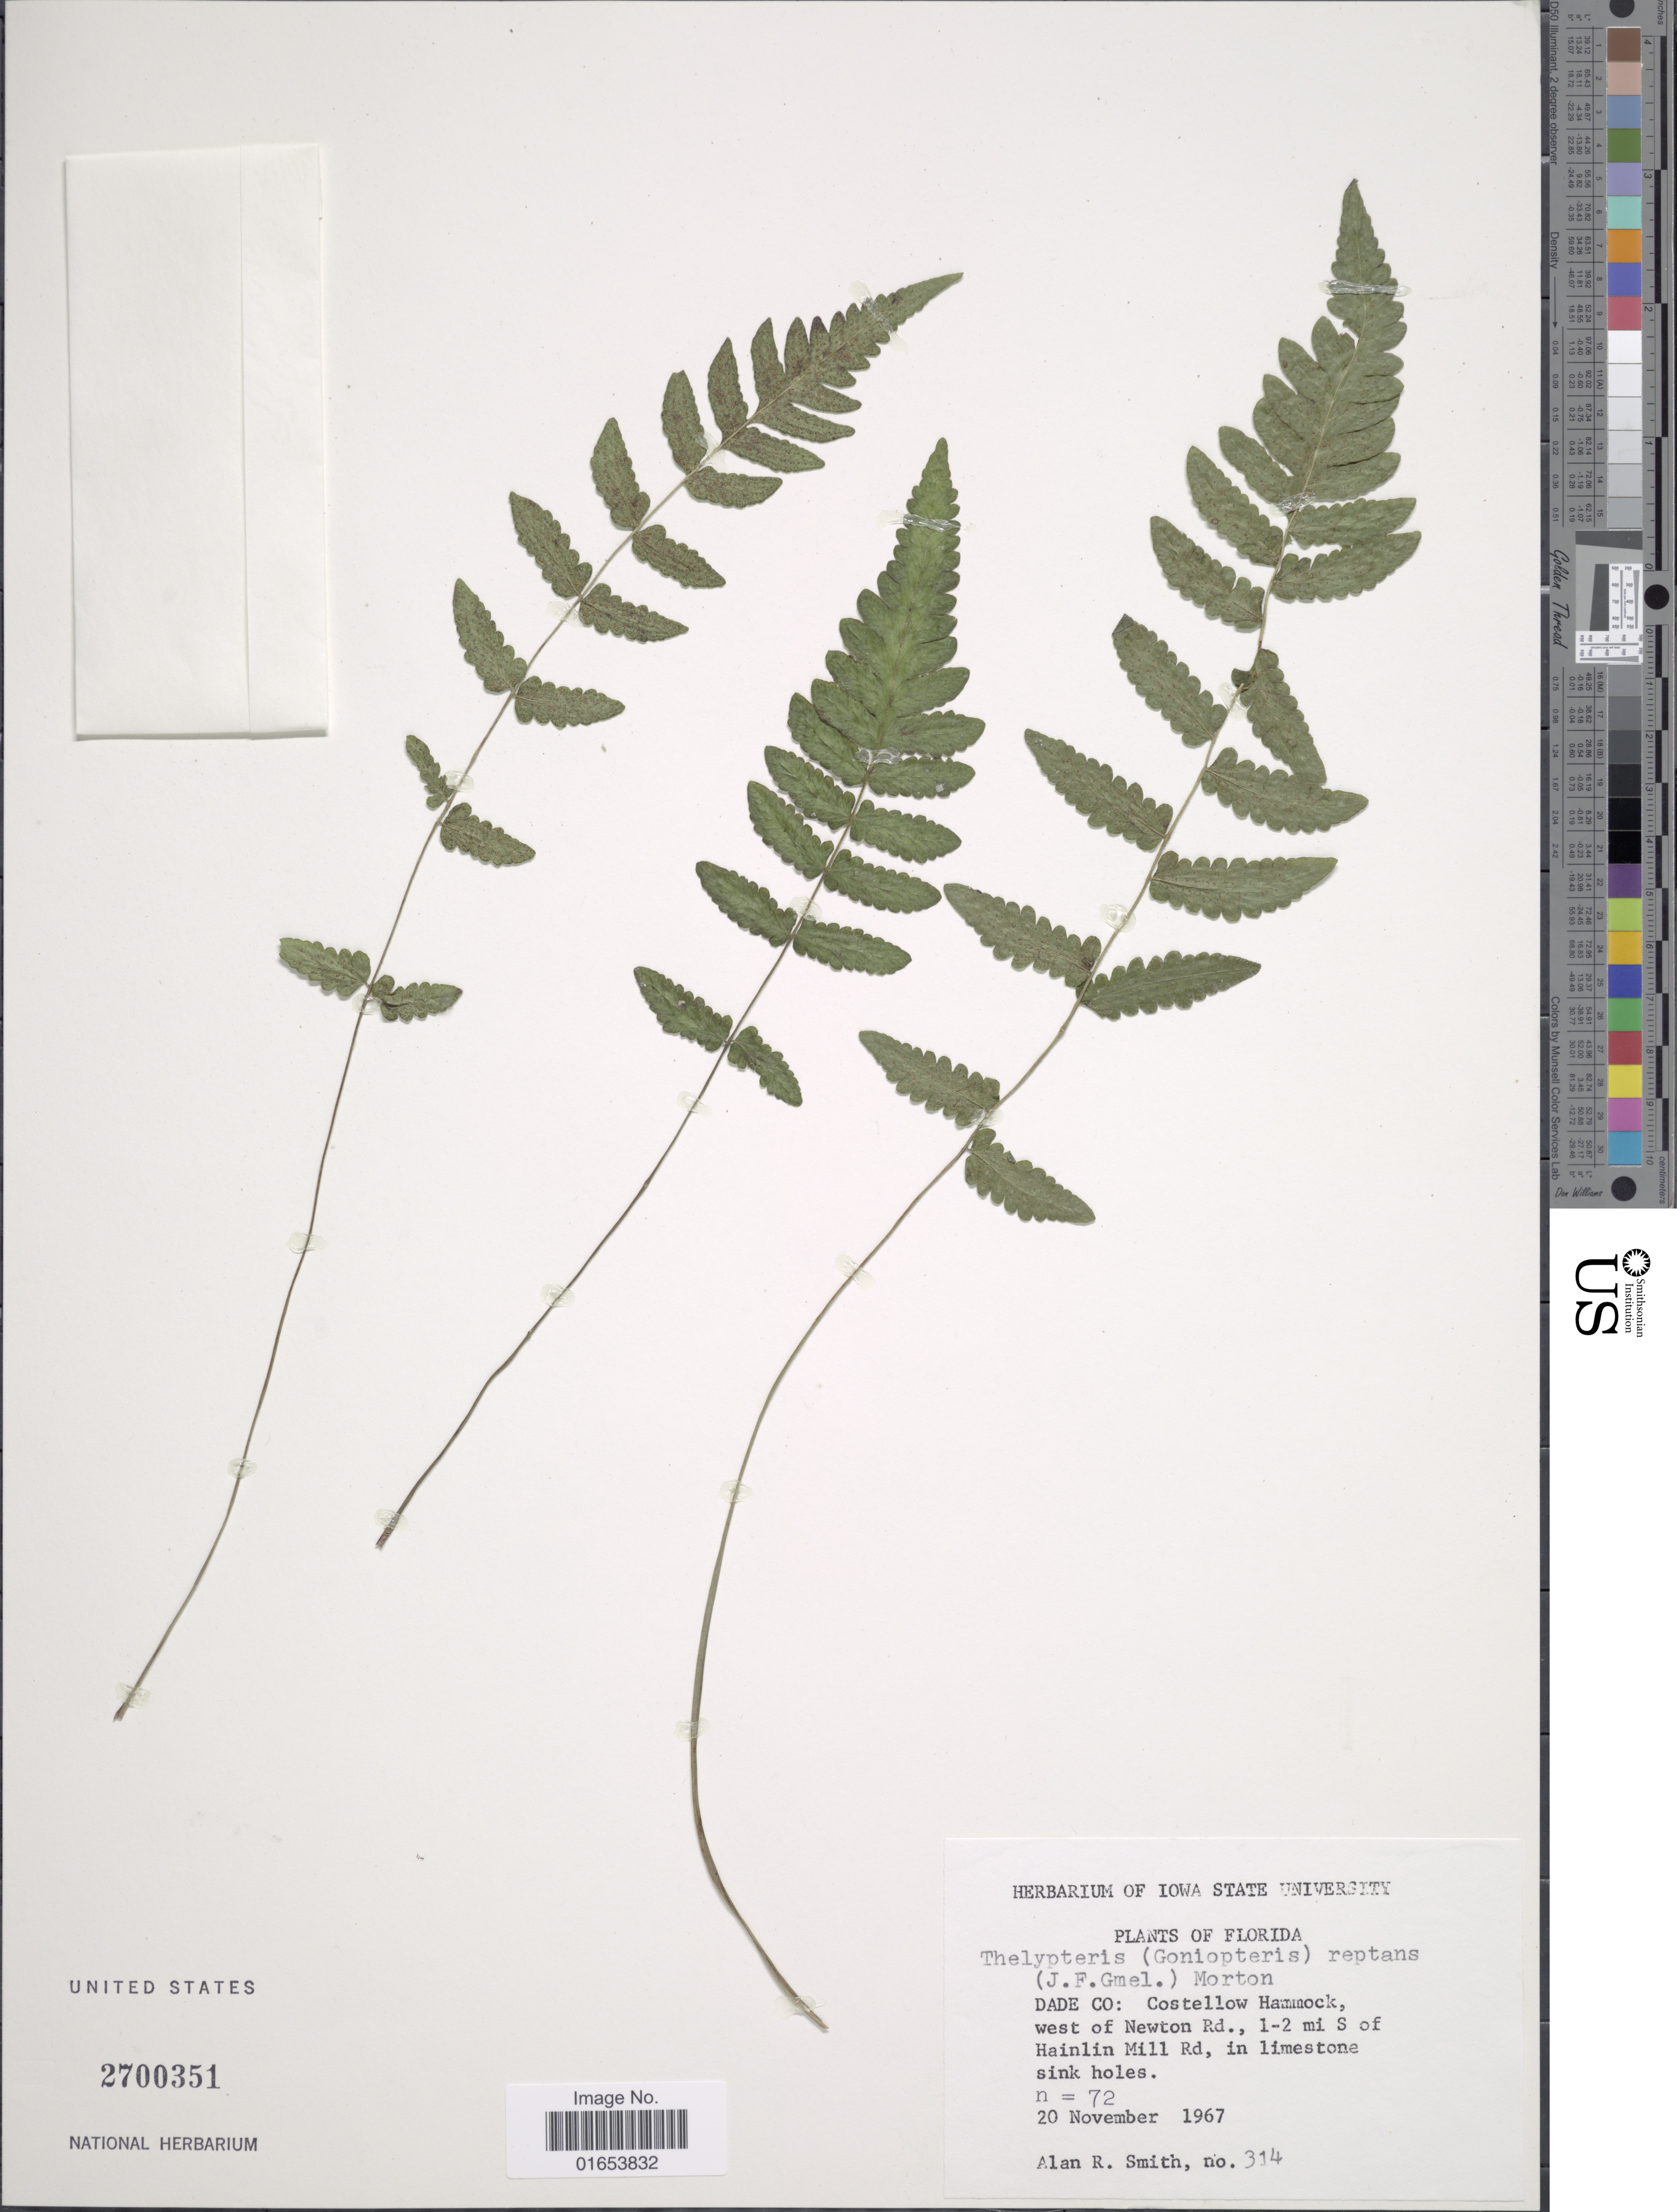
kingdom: Plantae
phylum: Tracheophyta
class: Polypodiopsida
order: Polypodiales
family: Thelypteridaceae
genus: Goniopteris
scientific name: Goniopteris reptans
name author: (J.F. Gmel.) C. Presl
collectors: A. R. Smith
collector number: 314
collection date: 1967-11-20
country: United States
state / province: Florida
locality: Dade Co: Costellow Hammock, west of Newton Rd., 1-2 mi S of Hainlin Mill Rd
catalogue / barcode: US 2700351